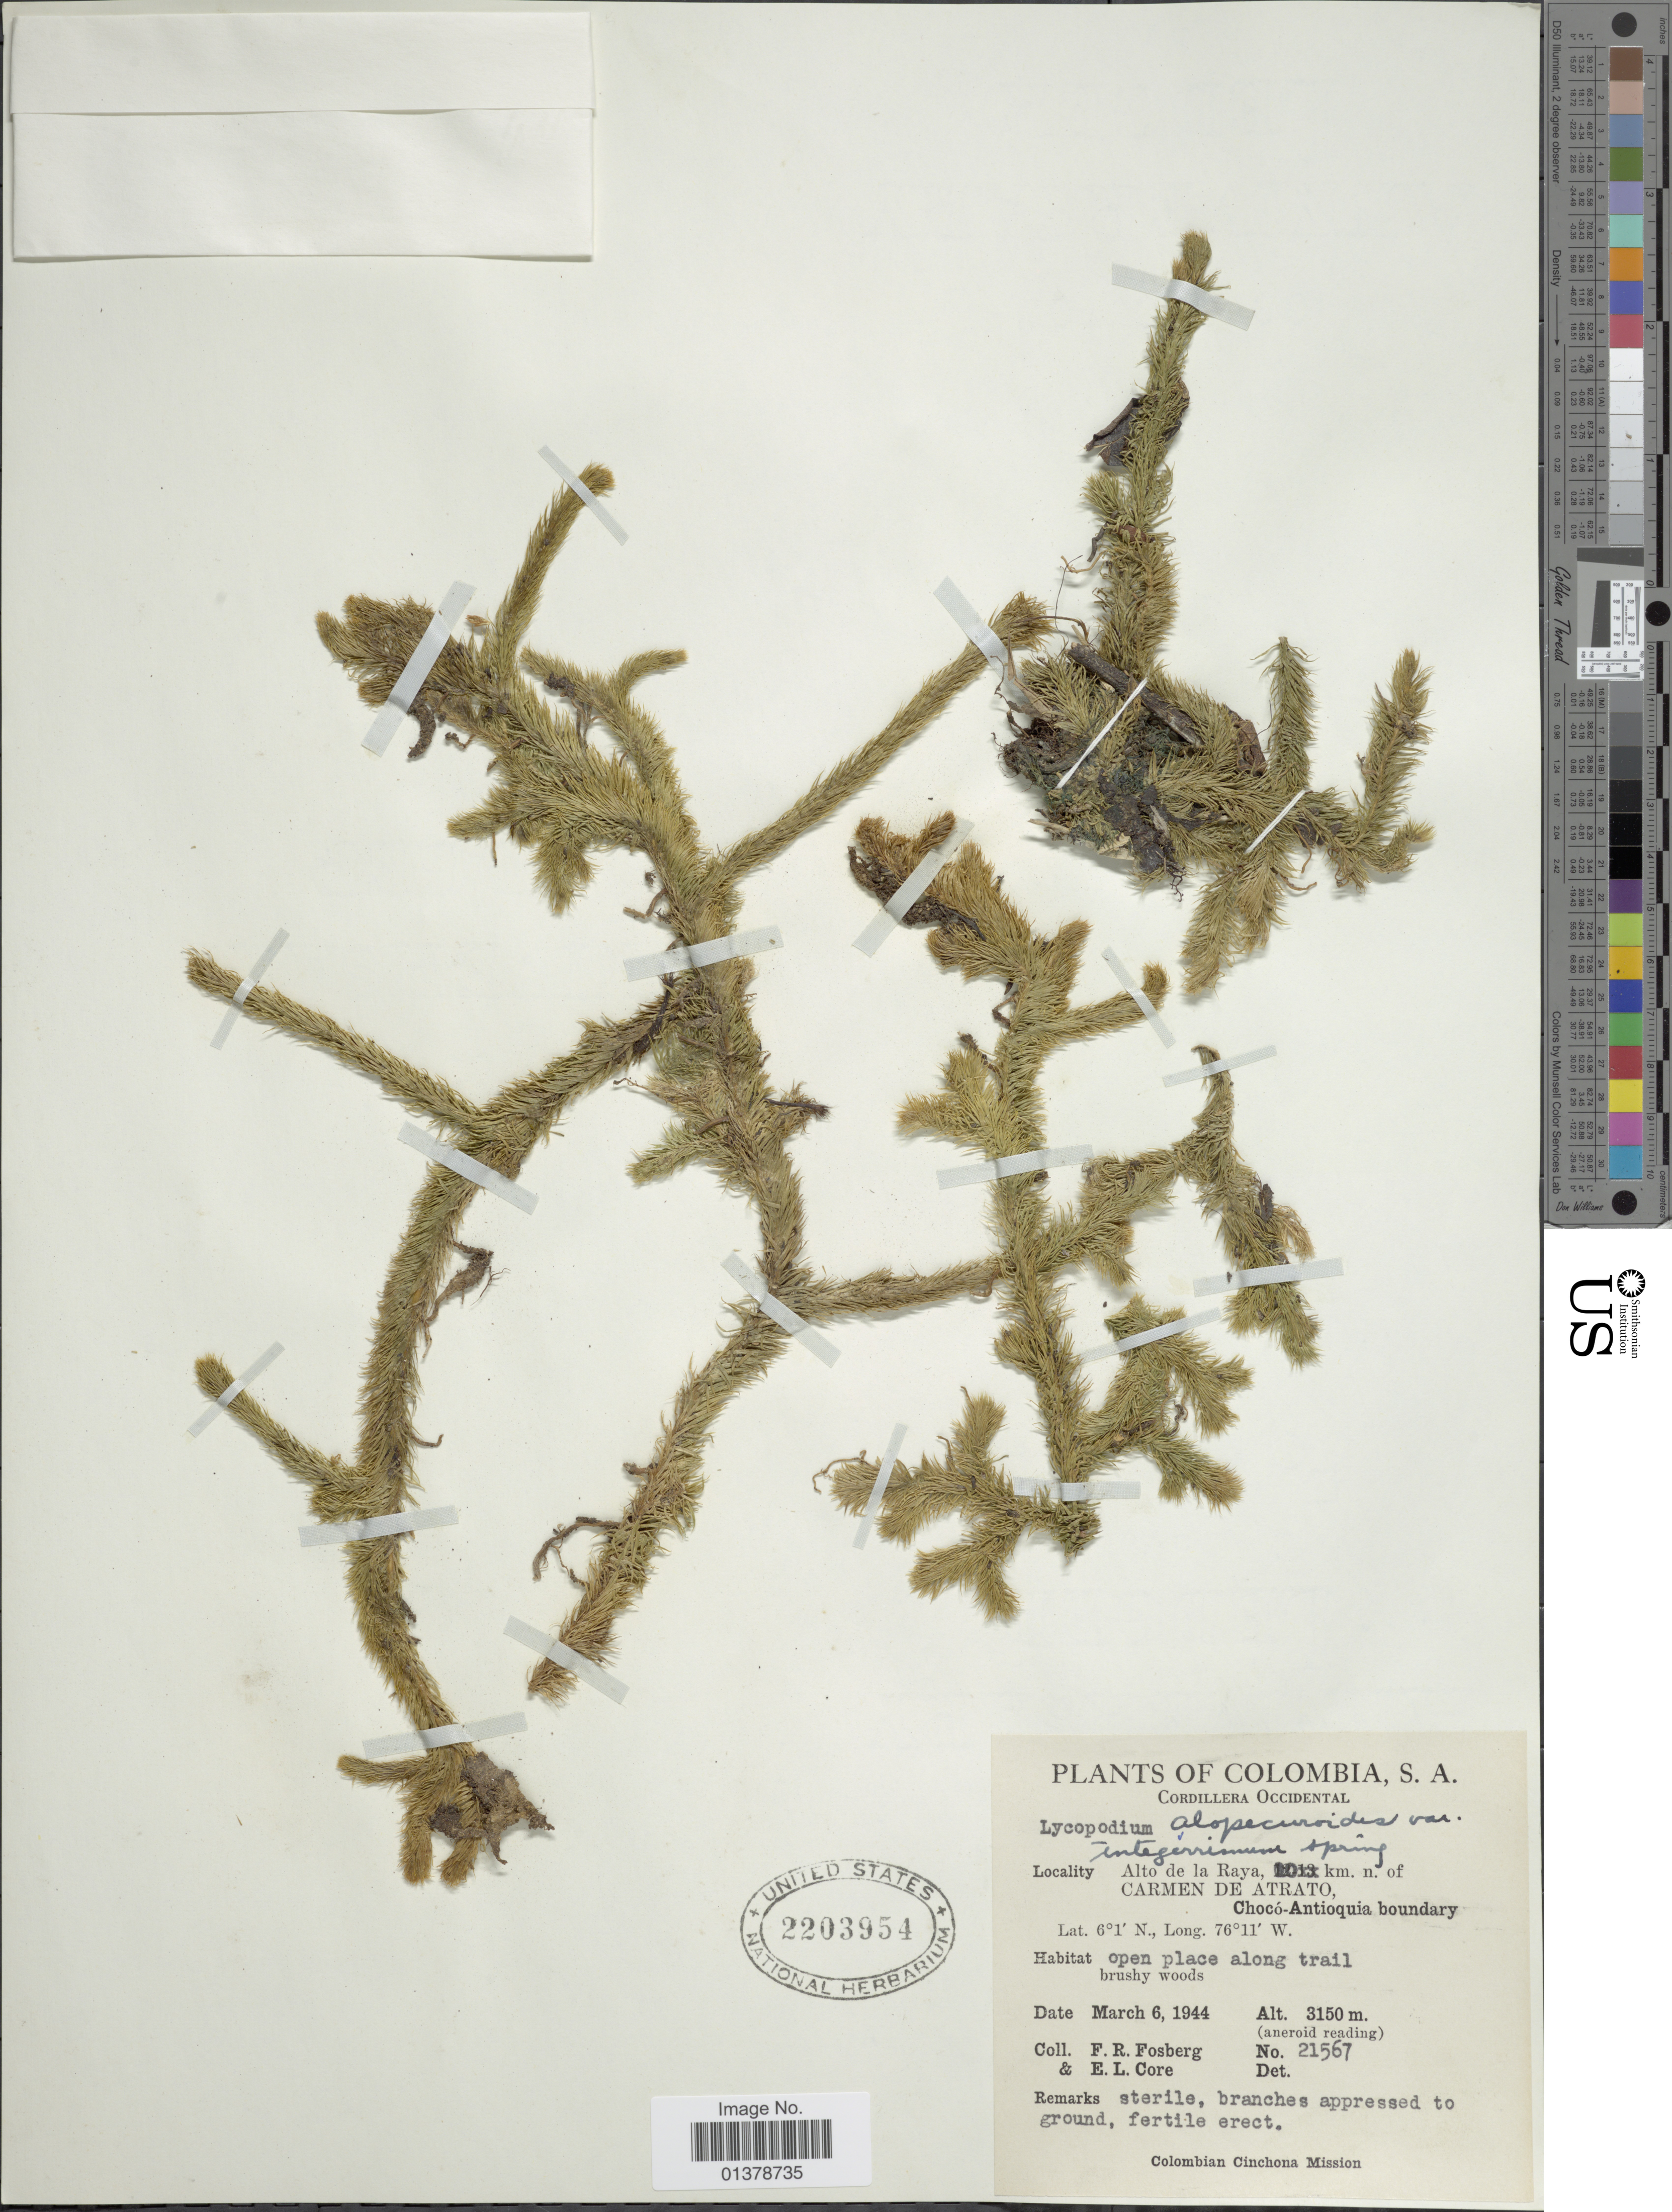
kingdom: Plantae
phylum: Tracheophyta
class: Lycopodiopsida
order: Lycopodiales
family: Lycopodiaceae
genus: Lycopodiella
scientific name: Lycopodiella alopecuroides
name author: (L.) Cranfill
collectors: F. R. Fosberg & E. L. Core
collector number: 21567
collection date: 1944-03-06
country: Colombia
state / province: Chocó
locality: Alto de la Raya, 10km n of Carmen de Atrato, Chocó-Antioquia boundary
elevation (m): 3150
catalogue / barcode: US 2203954